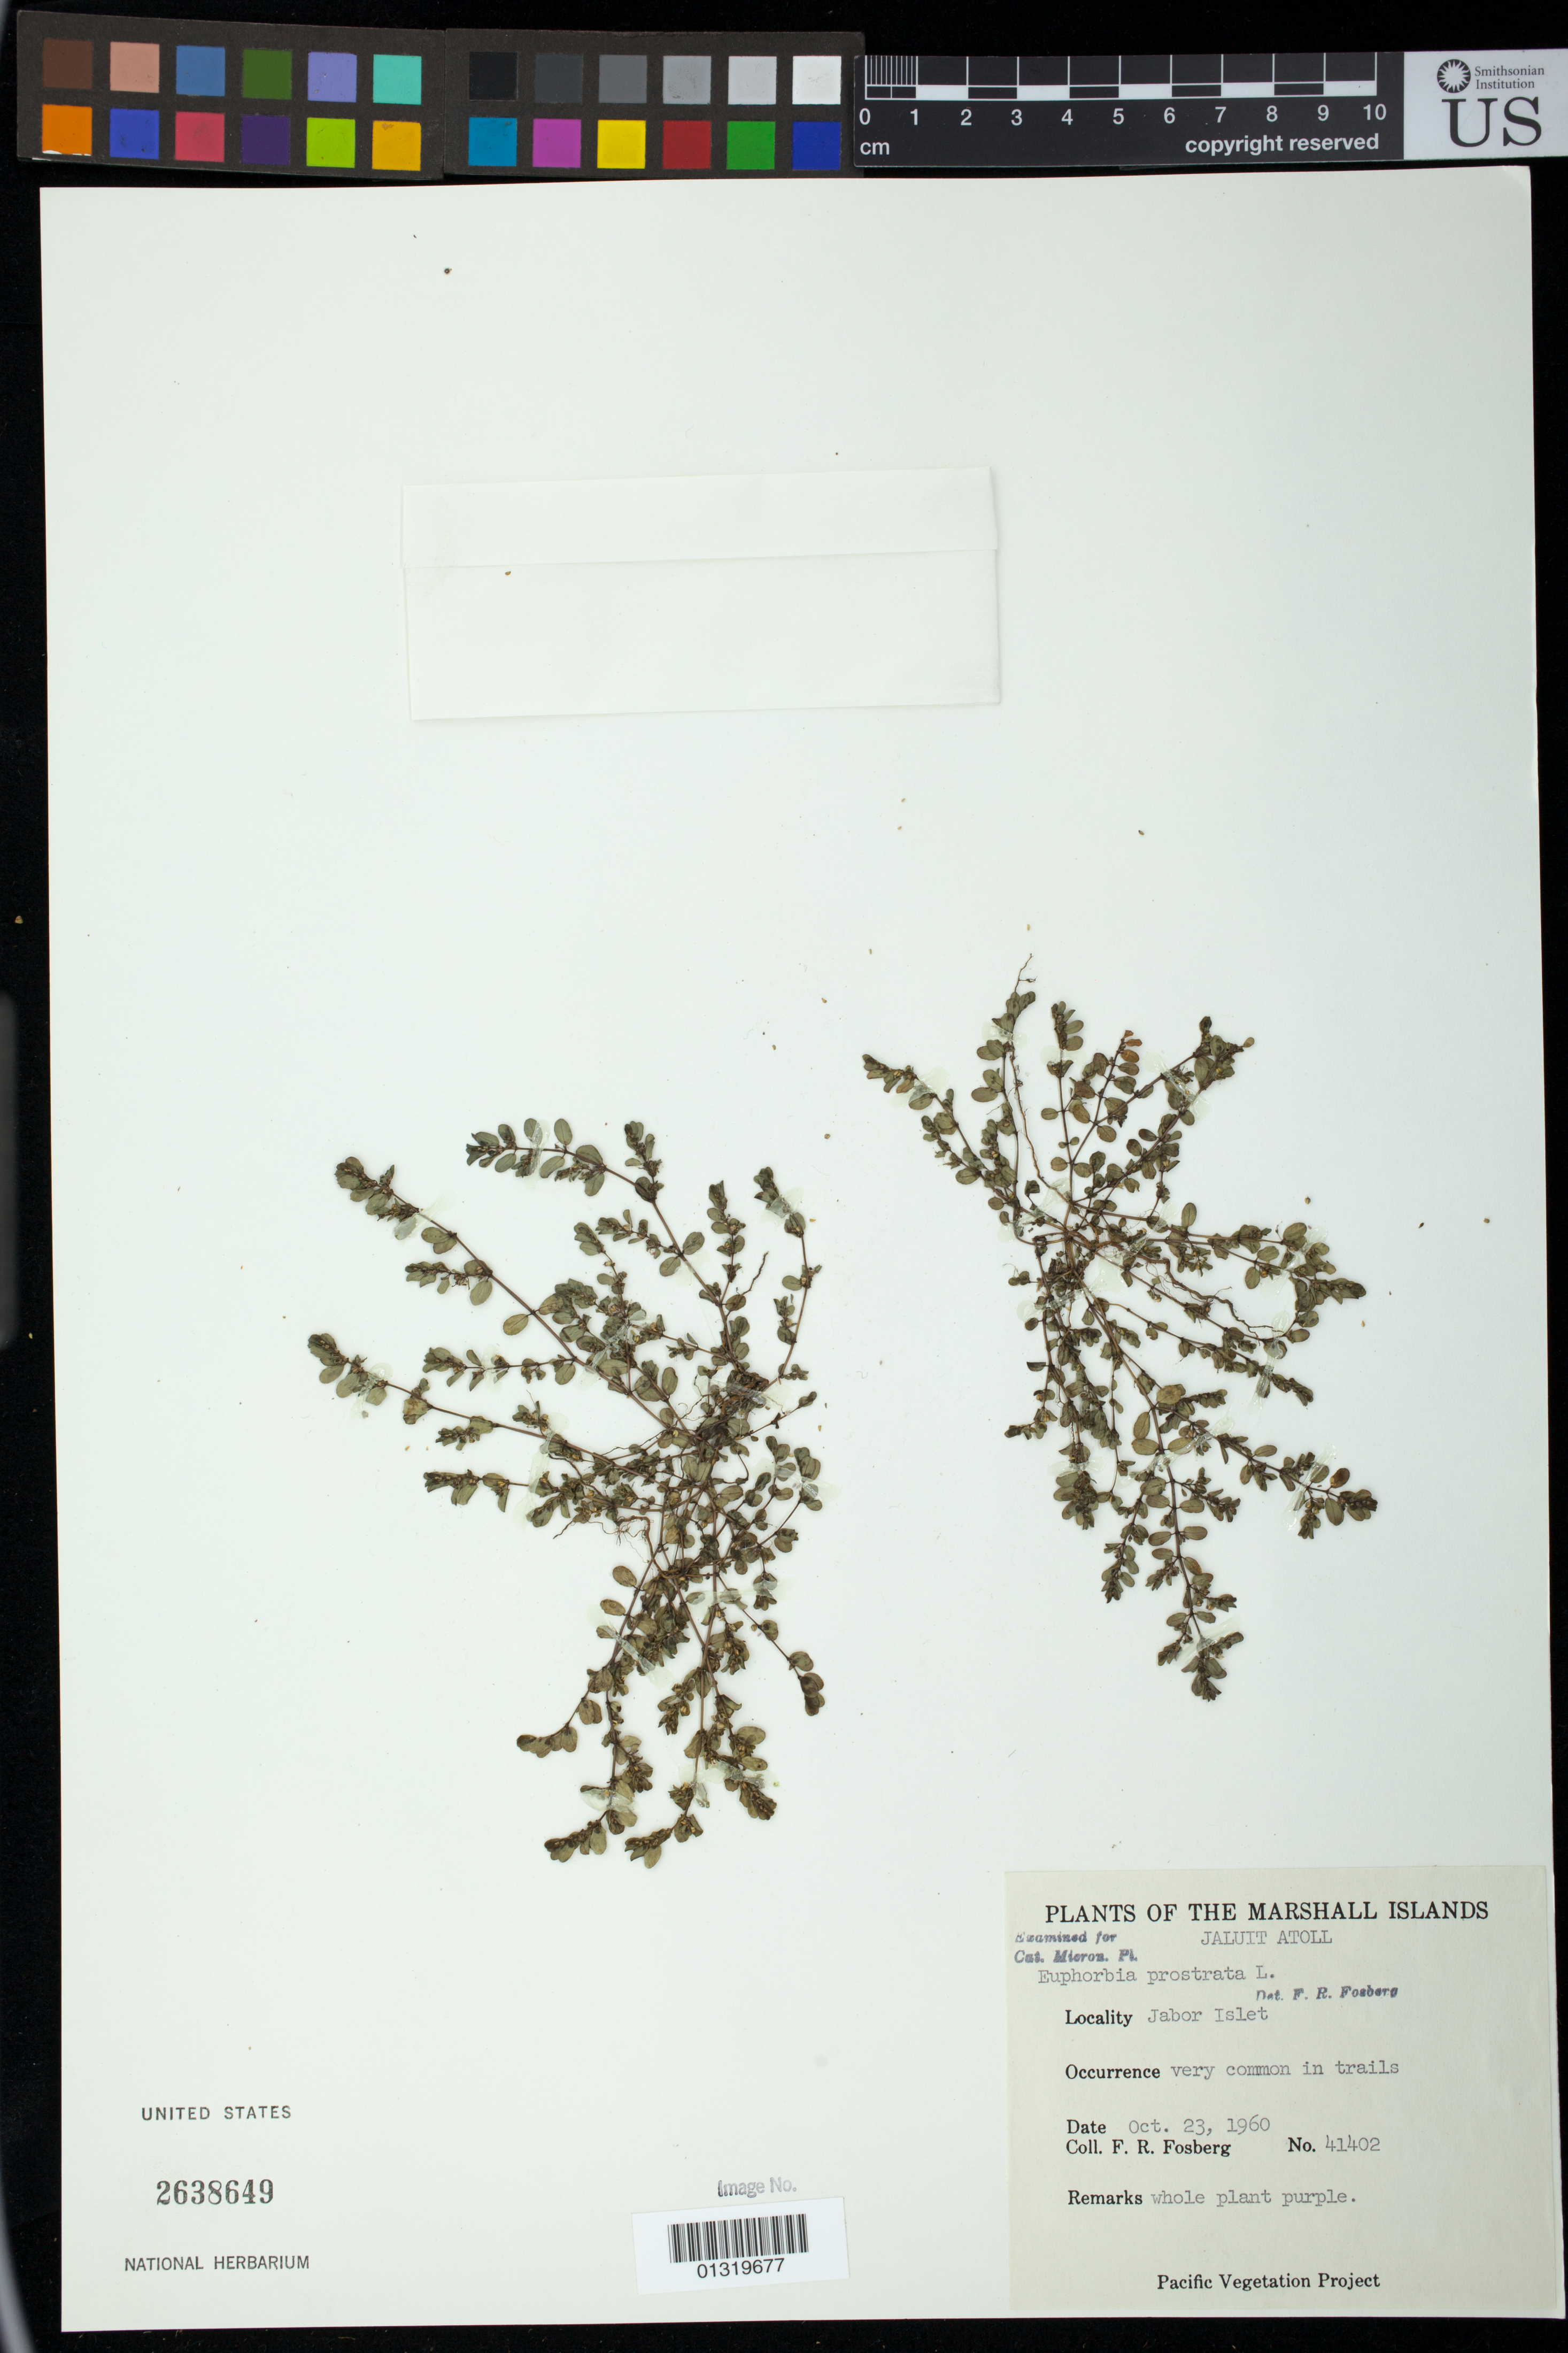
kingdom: Plantae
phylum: Tracheophyta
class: Magnoliopsida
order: Malpighiales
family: Euphorbiaceae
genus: Euphorbia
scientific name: Euphorbia prostrata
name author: Aiton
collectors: F. R. Fosberg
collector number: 41402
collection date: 1960-10-23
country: Marshall Islands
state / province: Jaluit Atoll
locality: Jabor Islet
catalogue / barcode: US 2638649